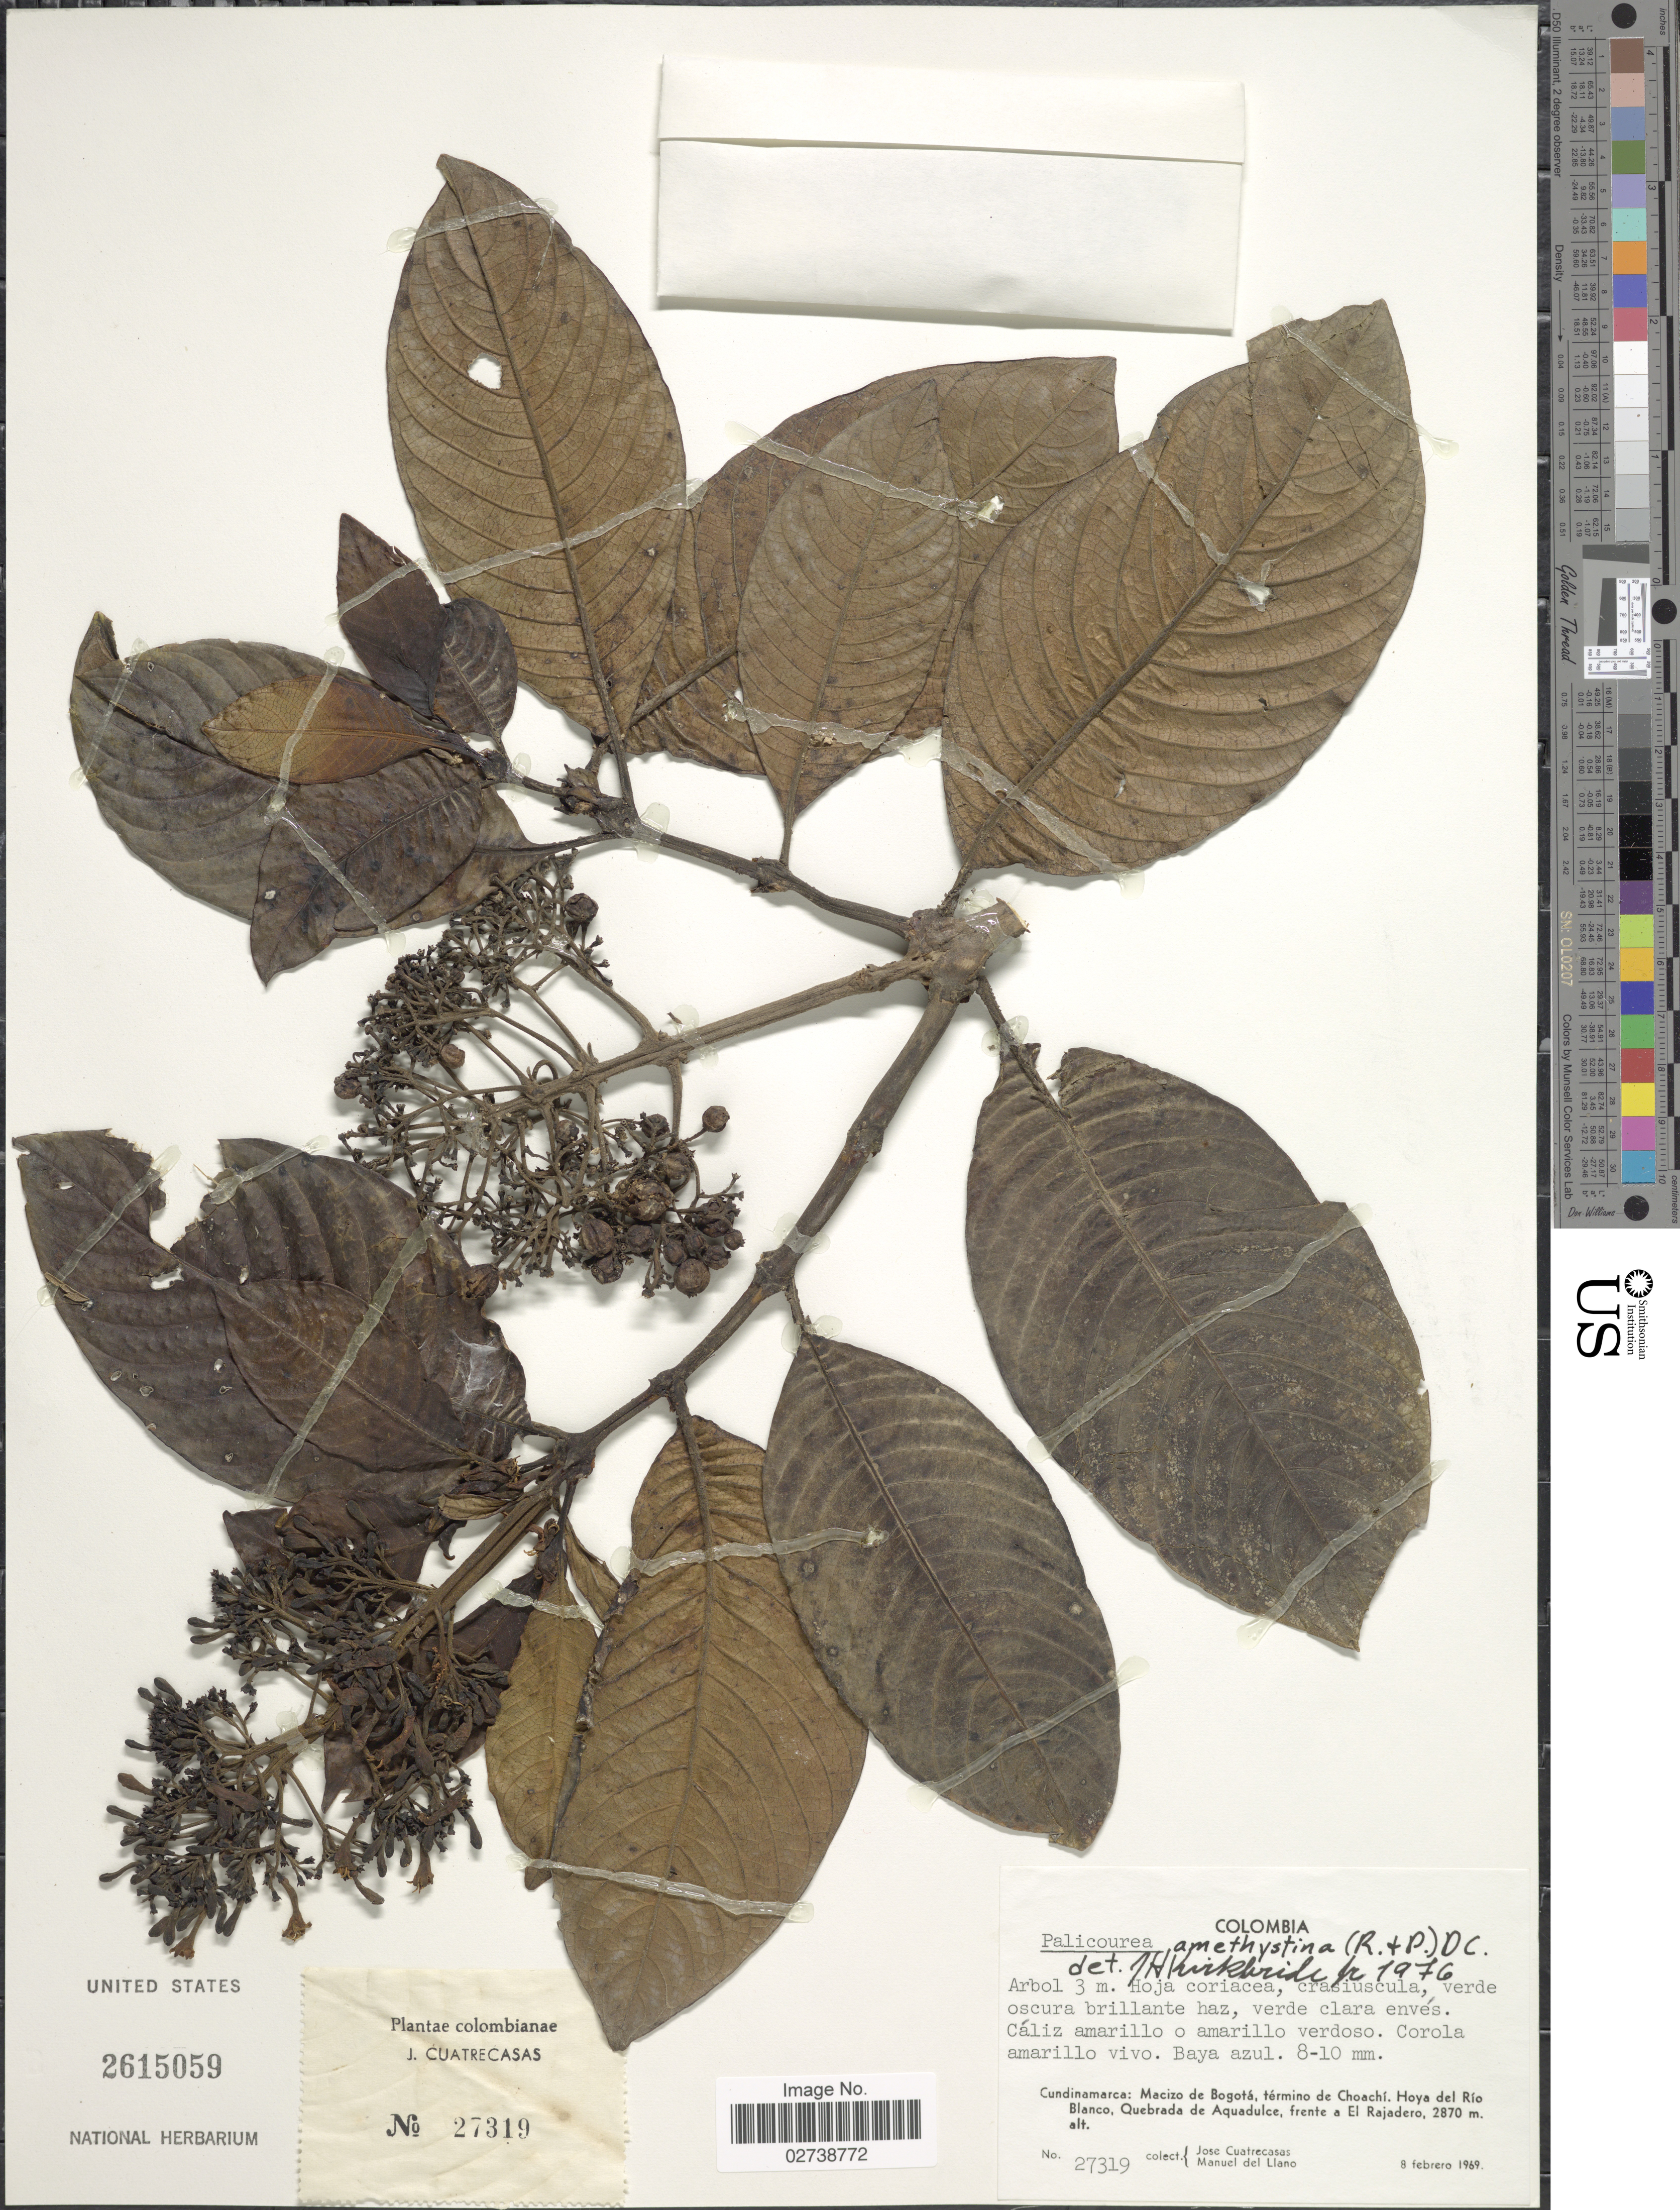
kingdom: Plantae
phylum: Tracheophyta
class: Magnoliopsida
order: Gentianales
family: Rubiaceae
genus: Palicourea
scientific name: Palicourea amethystina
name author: (Ruiz & Pav.) DC.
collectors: J. Cuatrecasas & M. d. Llano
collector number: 27319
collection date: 1969-02-08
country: Colombia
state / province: Cundinamarca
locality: Macizo de Bogotá, término de Choachí. Hoya del Río Blanco, Quebrada de Aquadulce, frente a El Rajadero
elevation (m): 2870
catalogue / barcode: US 2615059